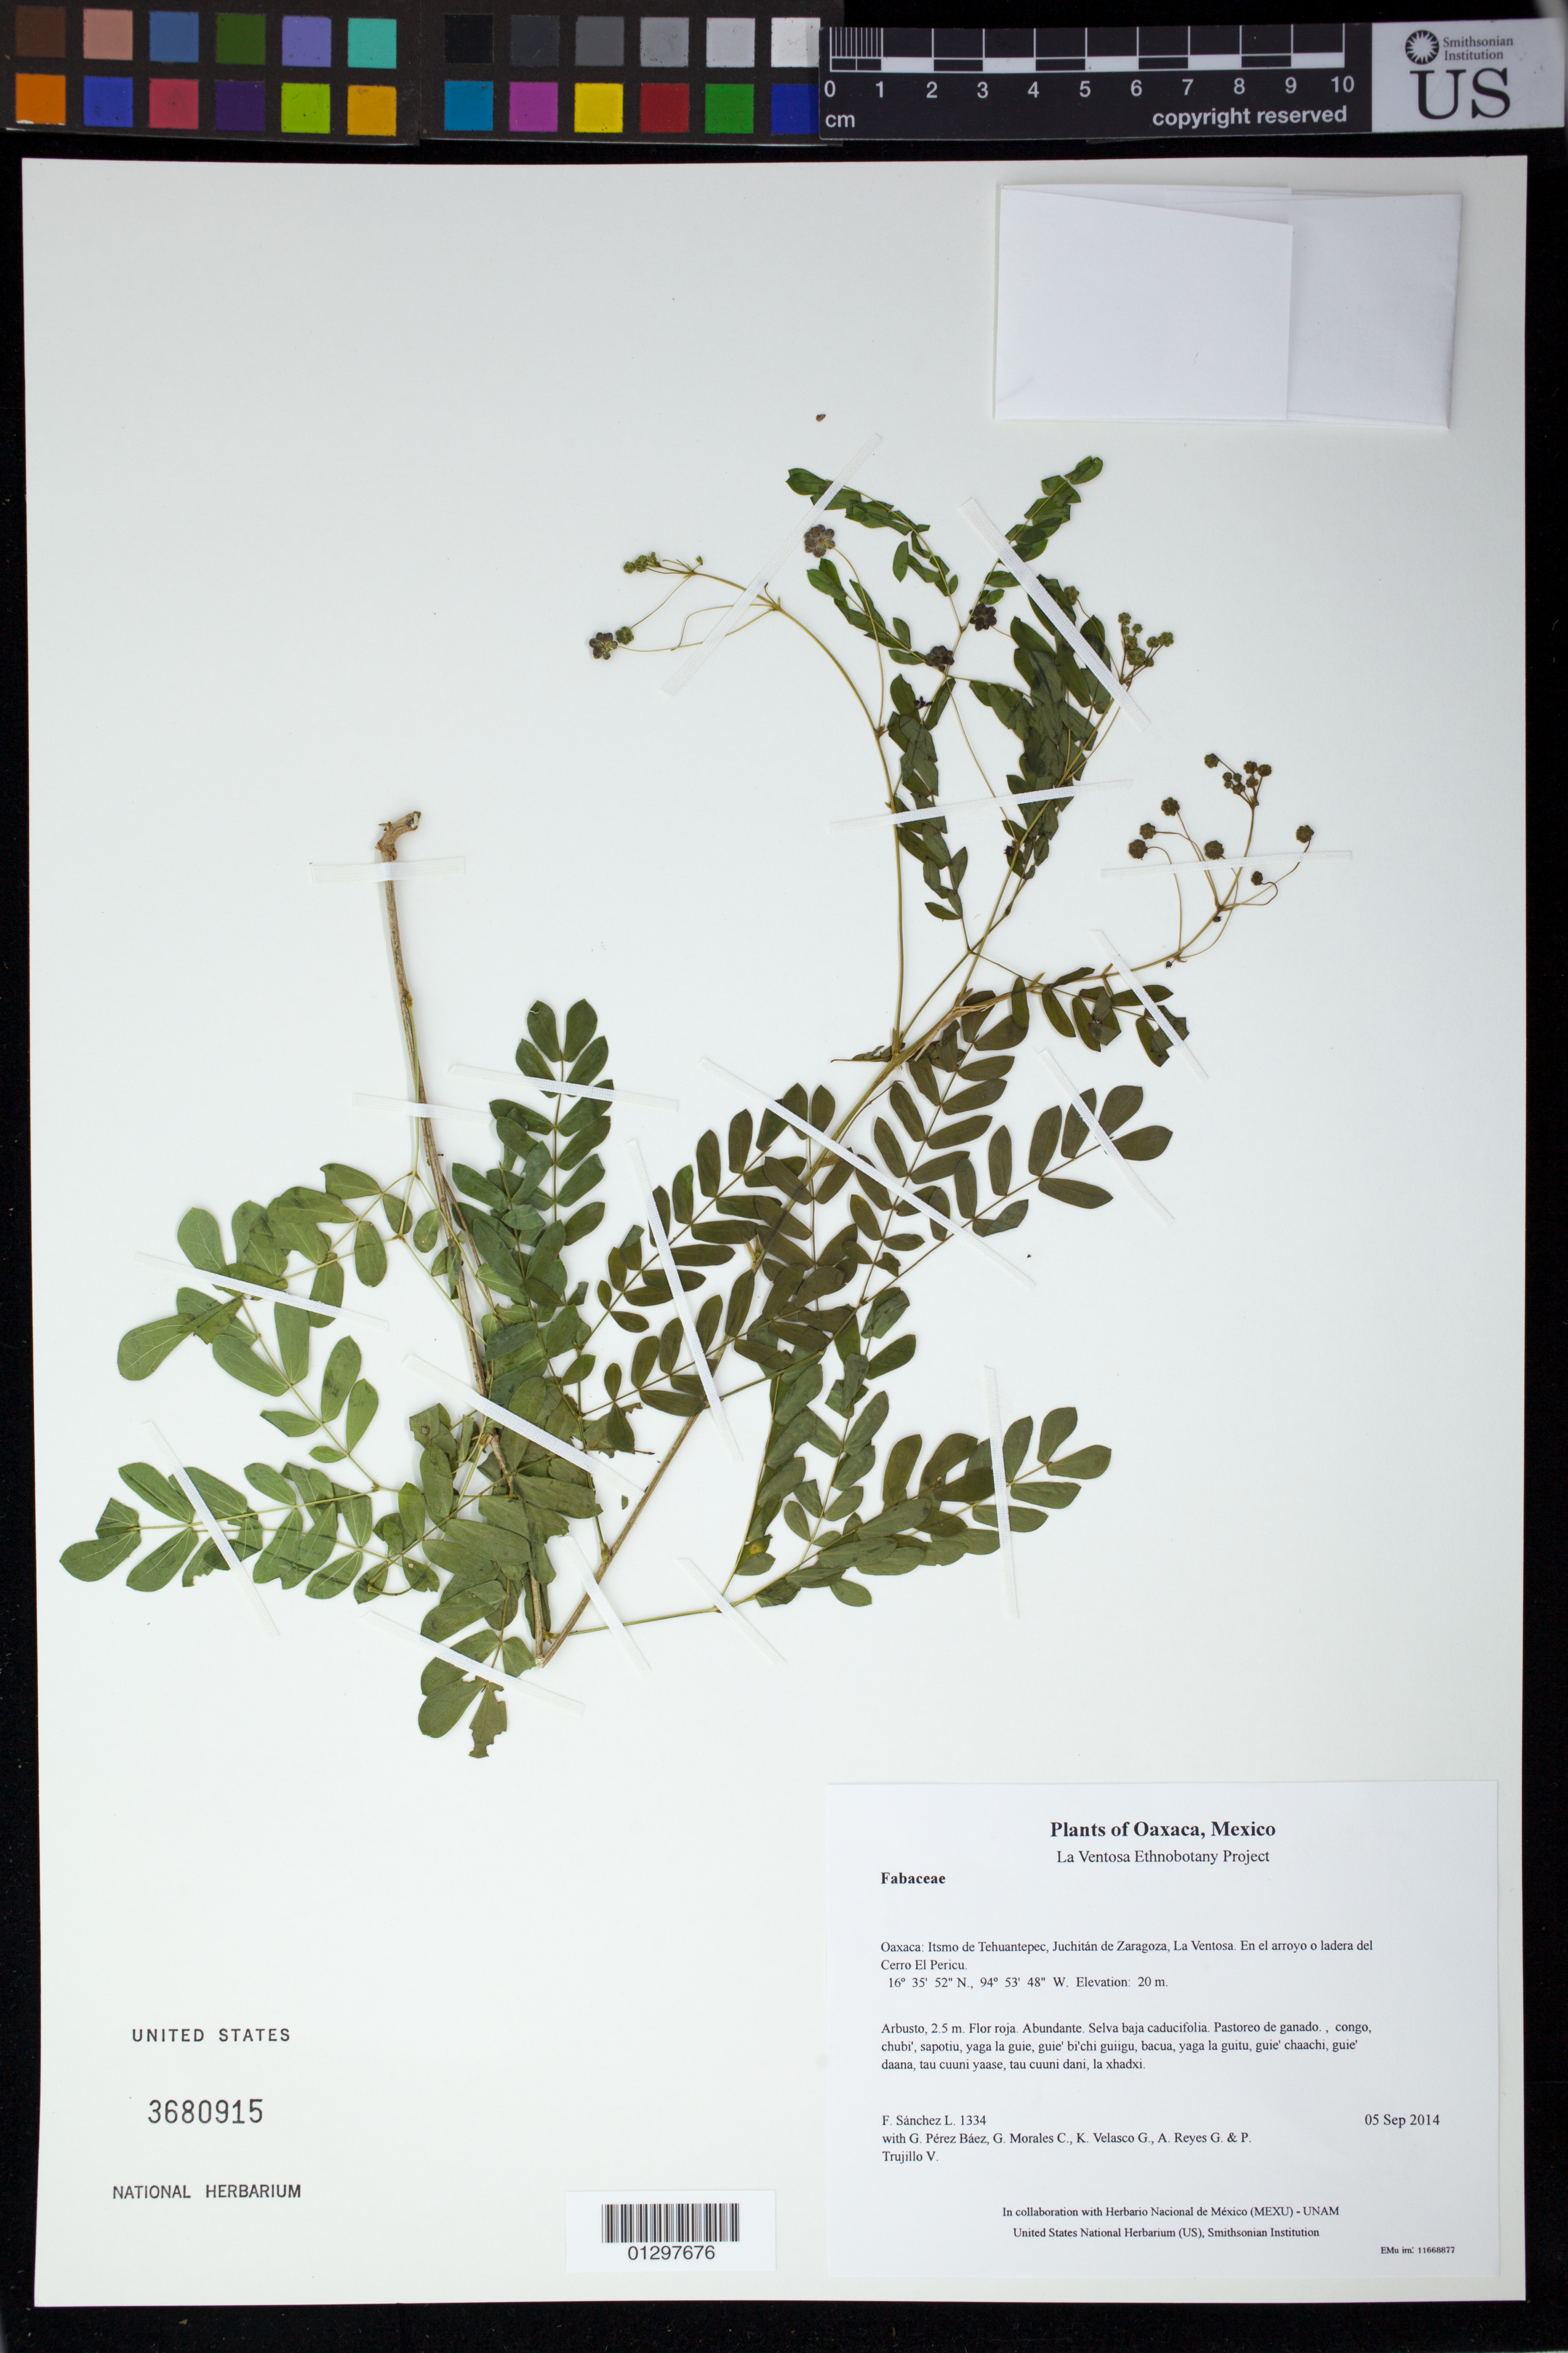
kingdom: Plantae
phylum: Tracheophyta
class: Magnoliopsida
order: Fabales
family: Fabaceae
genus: Zapoteca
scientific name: Zapoteca formosa subsp. rosei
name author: (Wiggins) H.M. Hern.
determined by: Hernandez, H. M., (MO), Missouri Botanical Garden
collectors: F. Sánchez L., G. Pérez Báez, G. Morales C., K. Velasco G., A. Reyes G. & P. Trujillo V.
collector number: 1334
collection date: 2014-09-05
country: Mexico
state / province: Oaxaca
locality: Itsmo de Tehuantepec, Juchitán de Zaragoza, La Ventosa. En el arroyo o ladera del Cerro El Pericu.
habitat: Selva baja caducifolia. Pastoreo de ganado.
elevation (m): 20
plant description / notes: JEBOT, MEXU, SERO, US; Yaga bandaga. 2.5 m. Guie' naxiña'. Stale.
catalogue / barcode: US 3680915